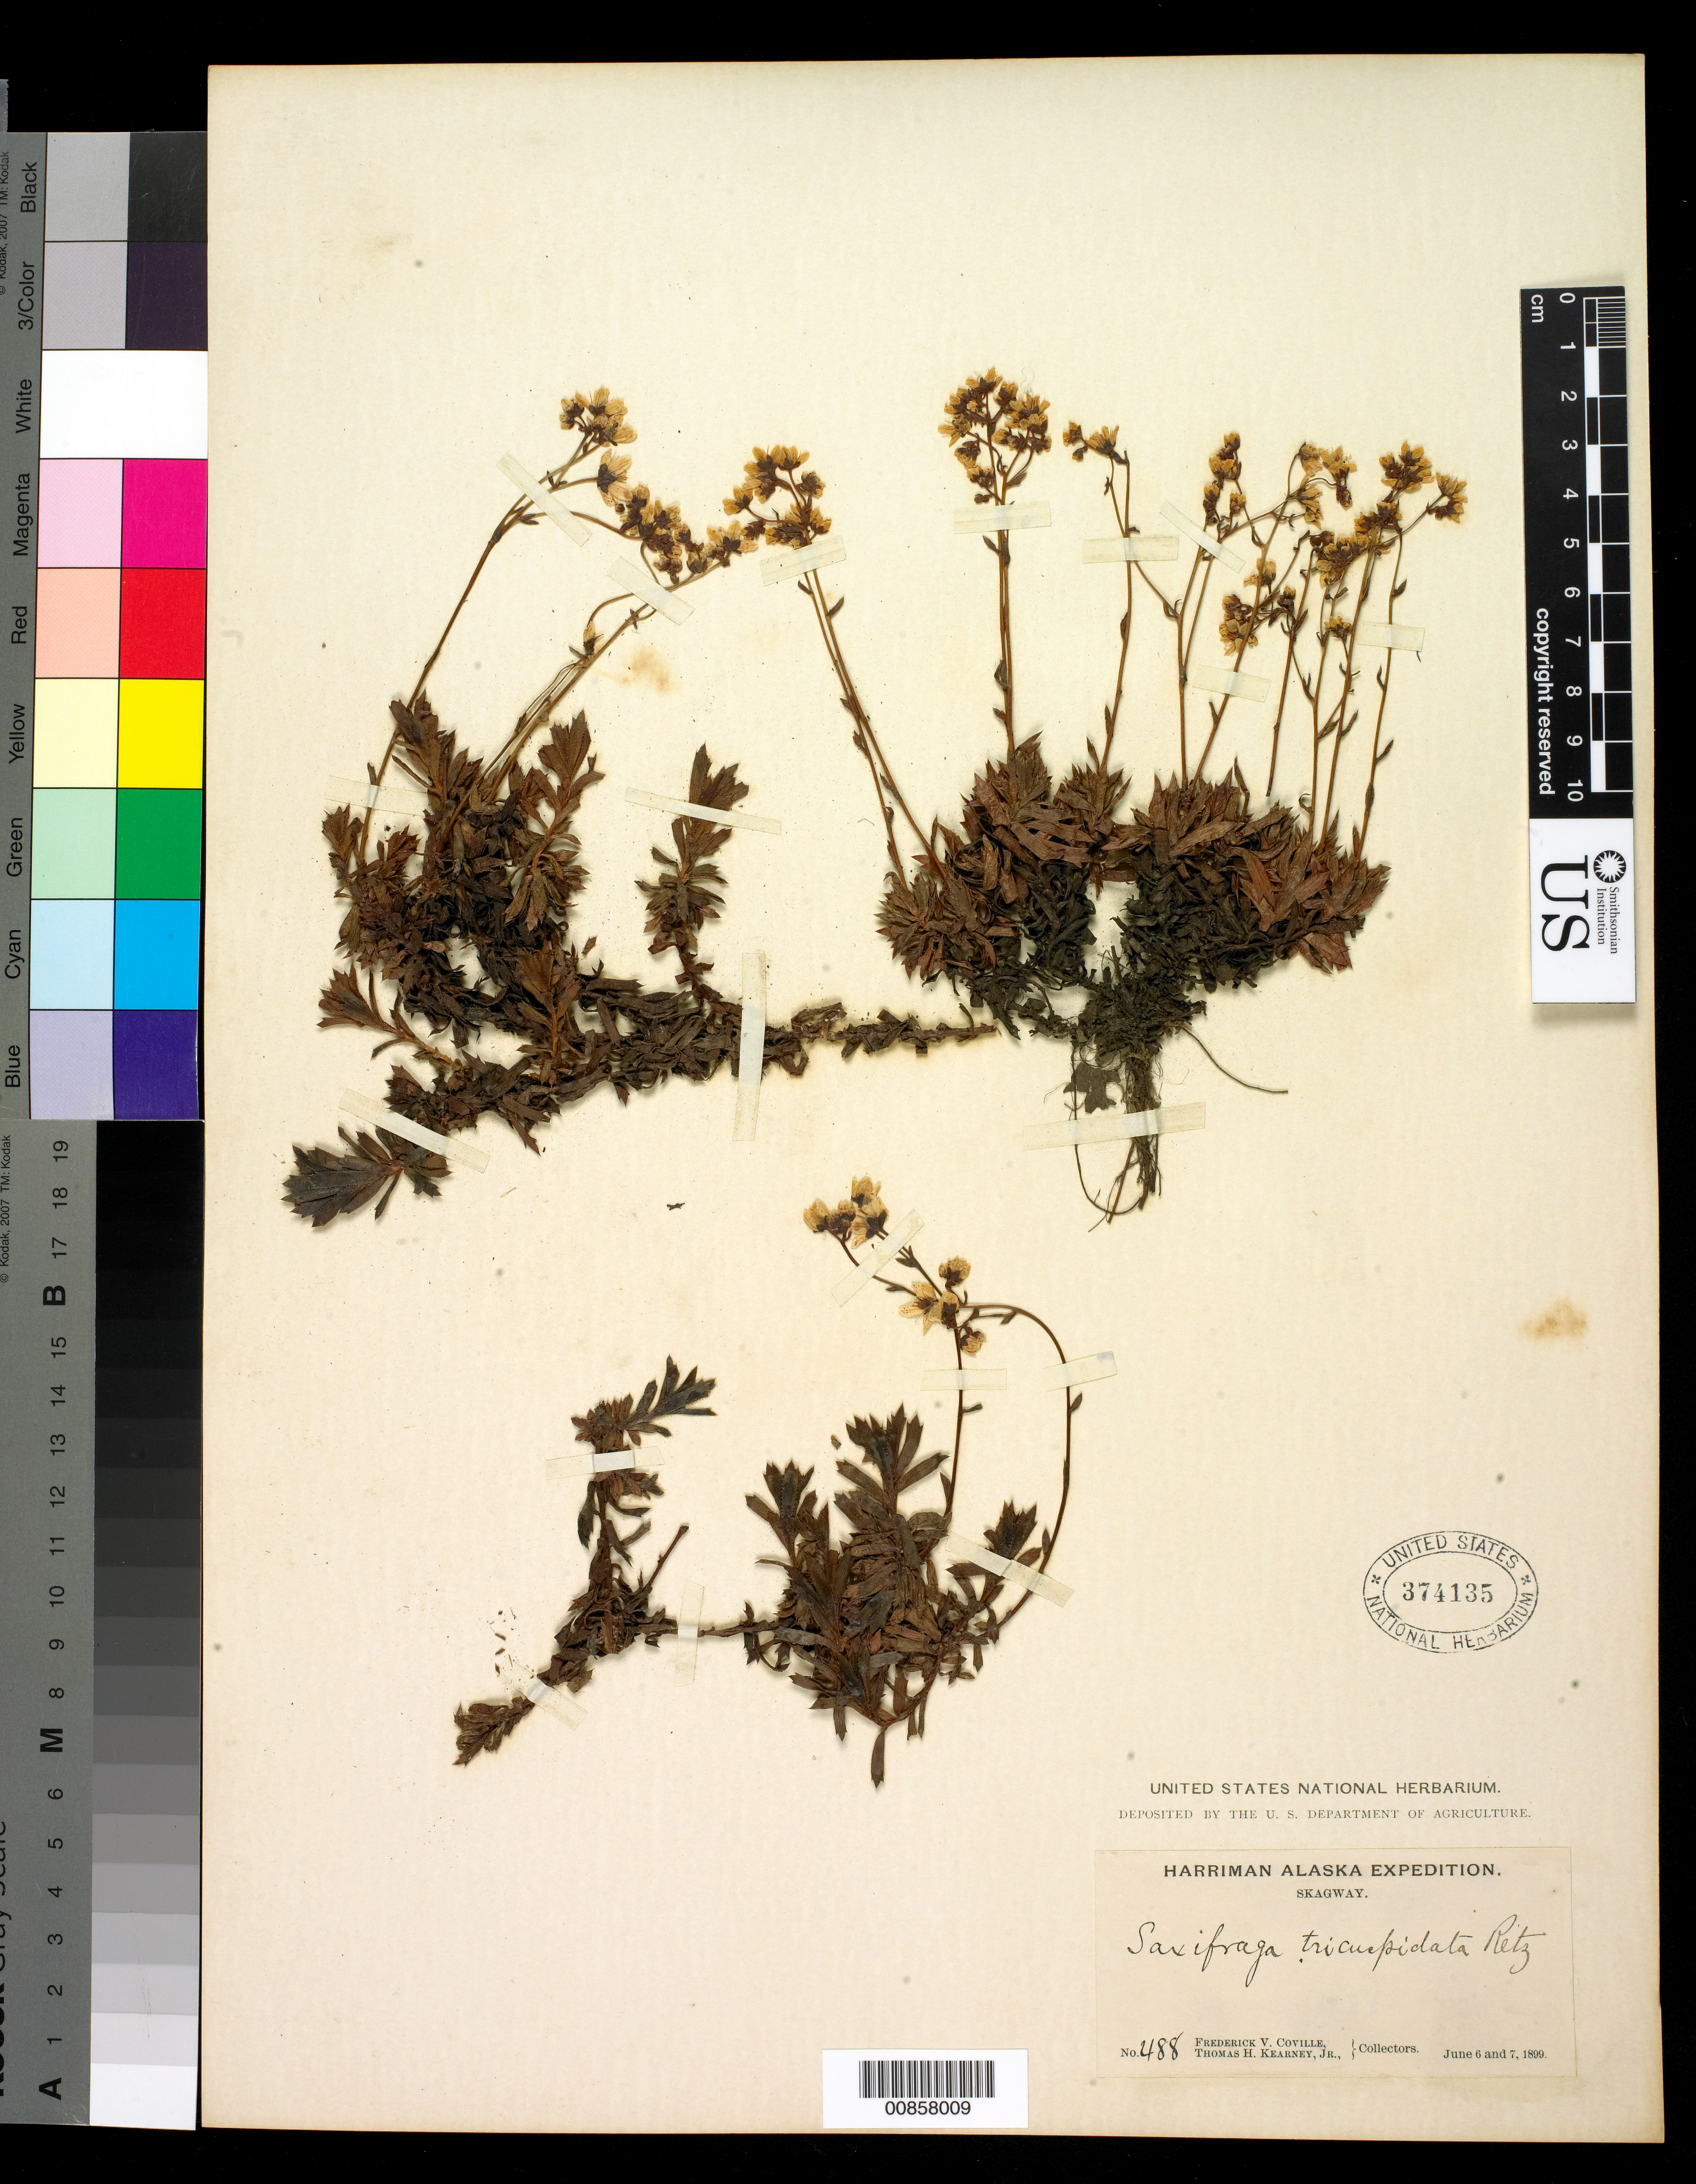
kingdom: Plantae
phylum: Tracheophyta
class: Magnoliopsida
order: Saxifragales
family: Saxifragaceae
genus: Saxifraga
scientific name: Saxifraga tricuspidata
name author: Rottb.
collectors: F. V. Coville & T. H. Kearney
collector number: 488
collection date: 1899-06-06/1899-06-07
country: United States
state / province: Alaska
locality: Skagway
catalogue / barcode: US 374135